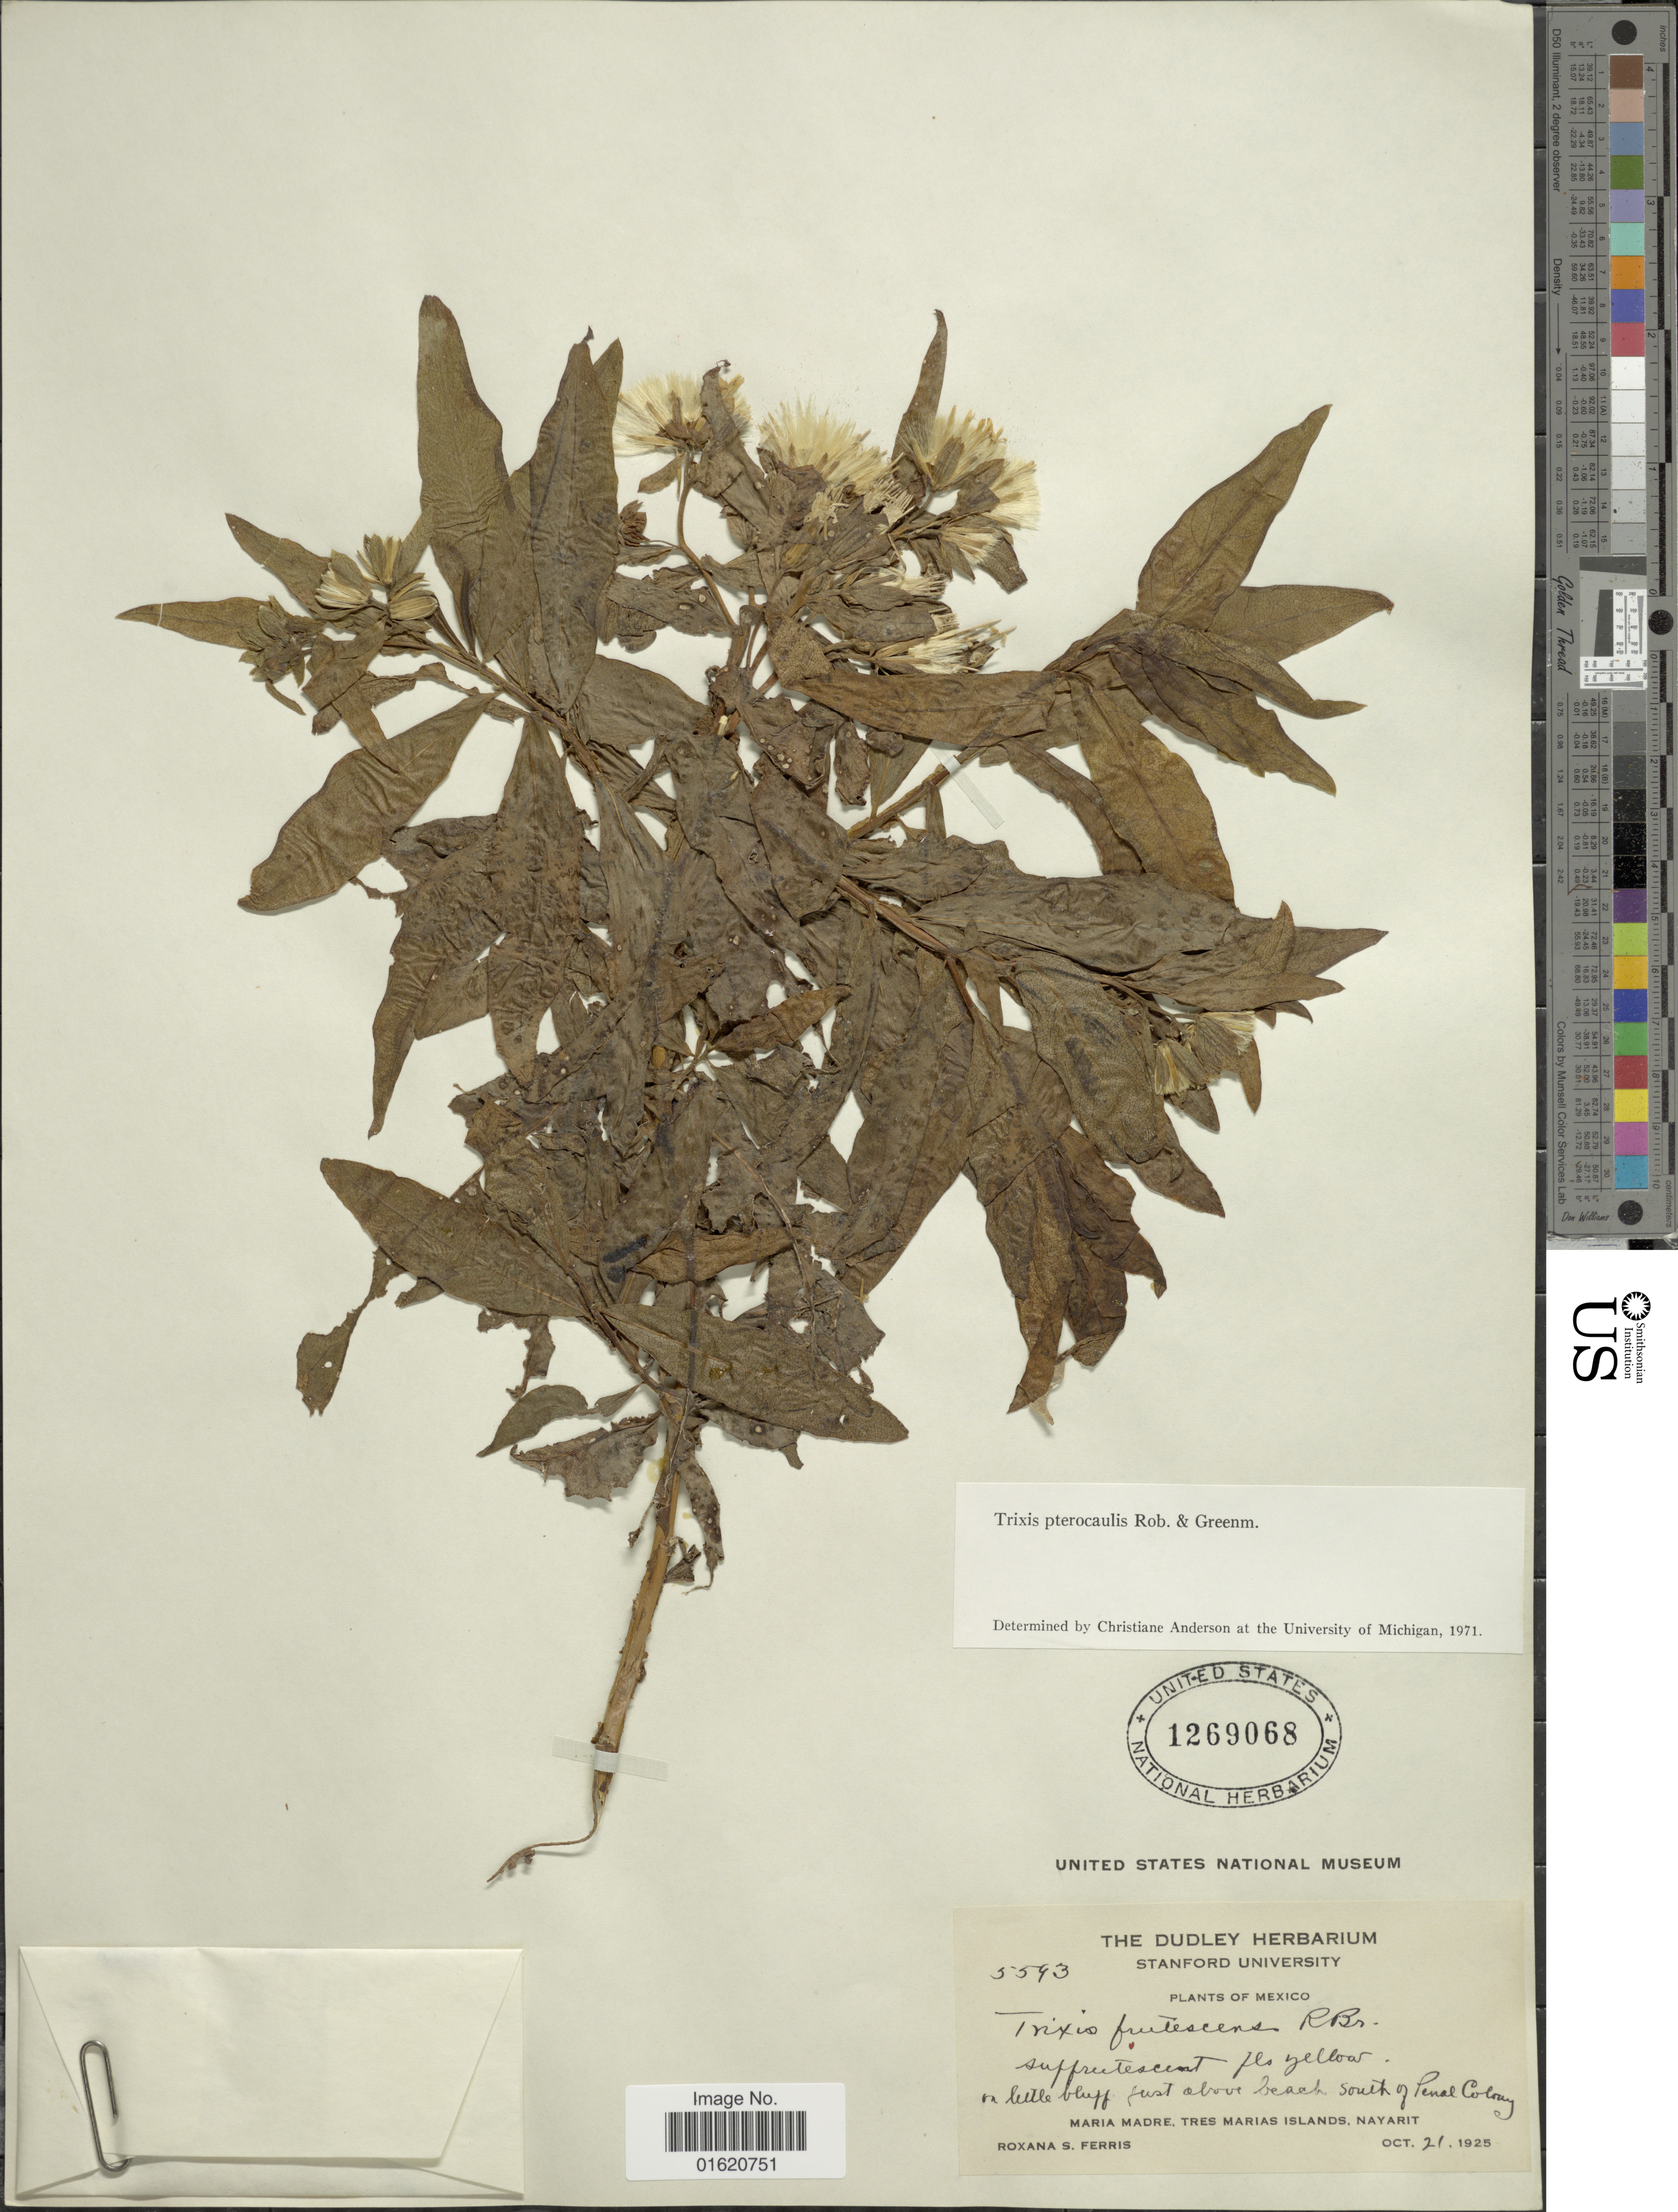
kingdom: Plantae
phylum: Tracheophyta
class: Magnoliopsida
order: Asterales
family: Asteraceae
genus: Trixis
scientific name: Trixis pterocaulis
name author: B.L. Rob. & Greenm.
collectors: R. S. Ferris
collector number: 5543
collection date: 1925-10-21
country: Mexico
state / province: Nayarit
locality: Little bluff just above beach south of Penal Colony, Maria Madre, Tres Marias Islands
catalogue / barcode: US 1269068